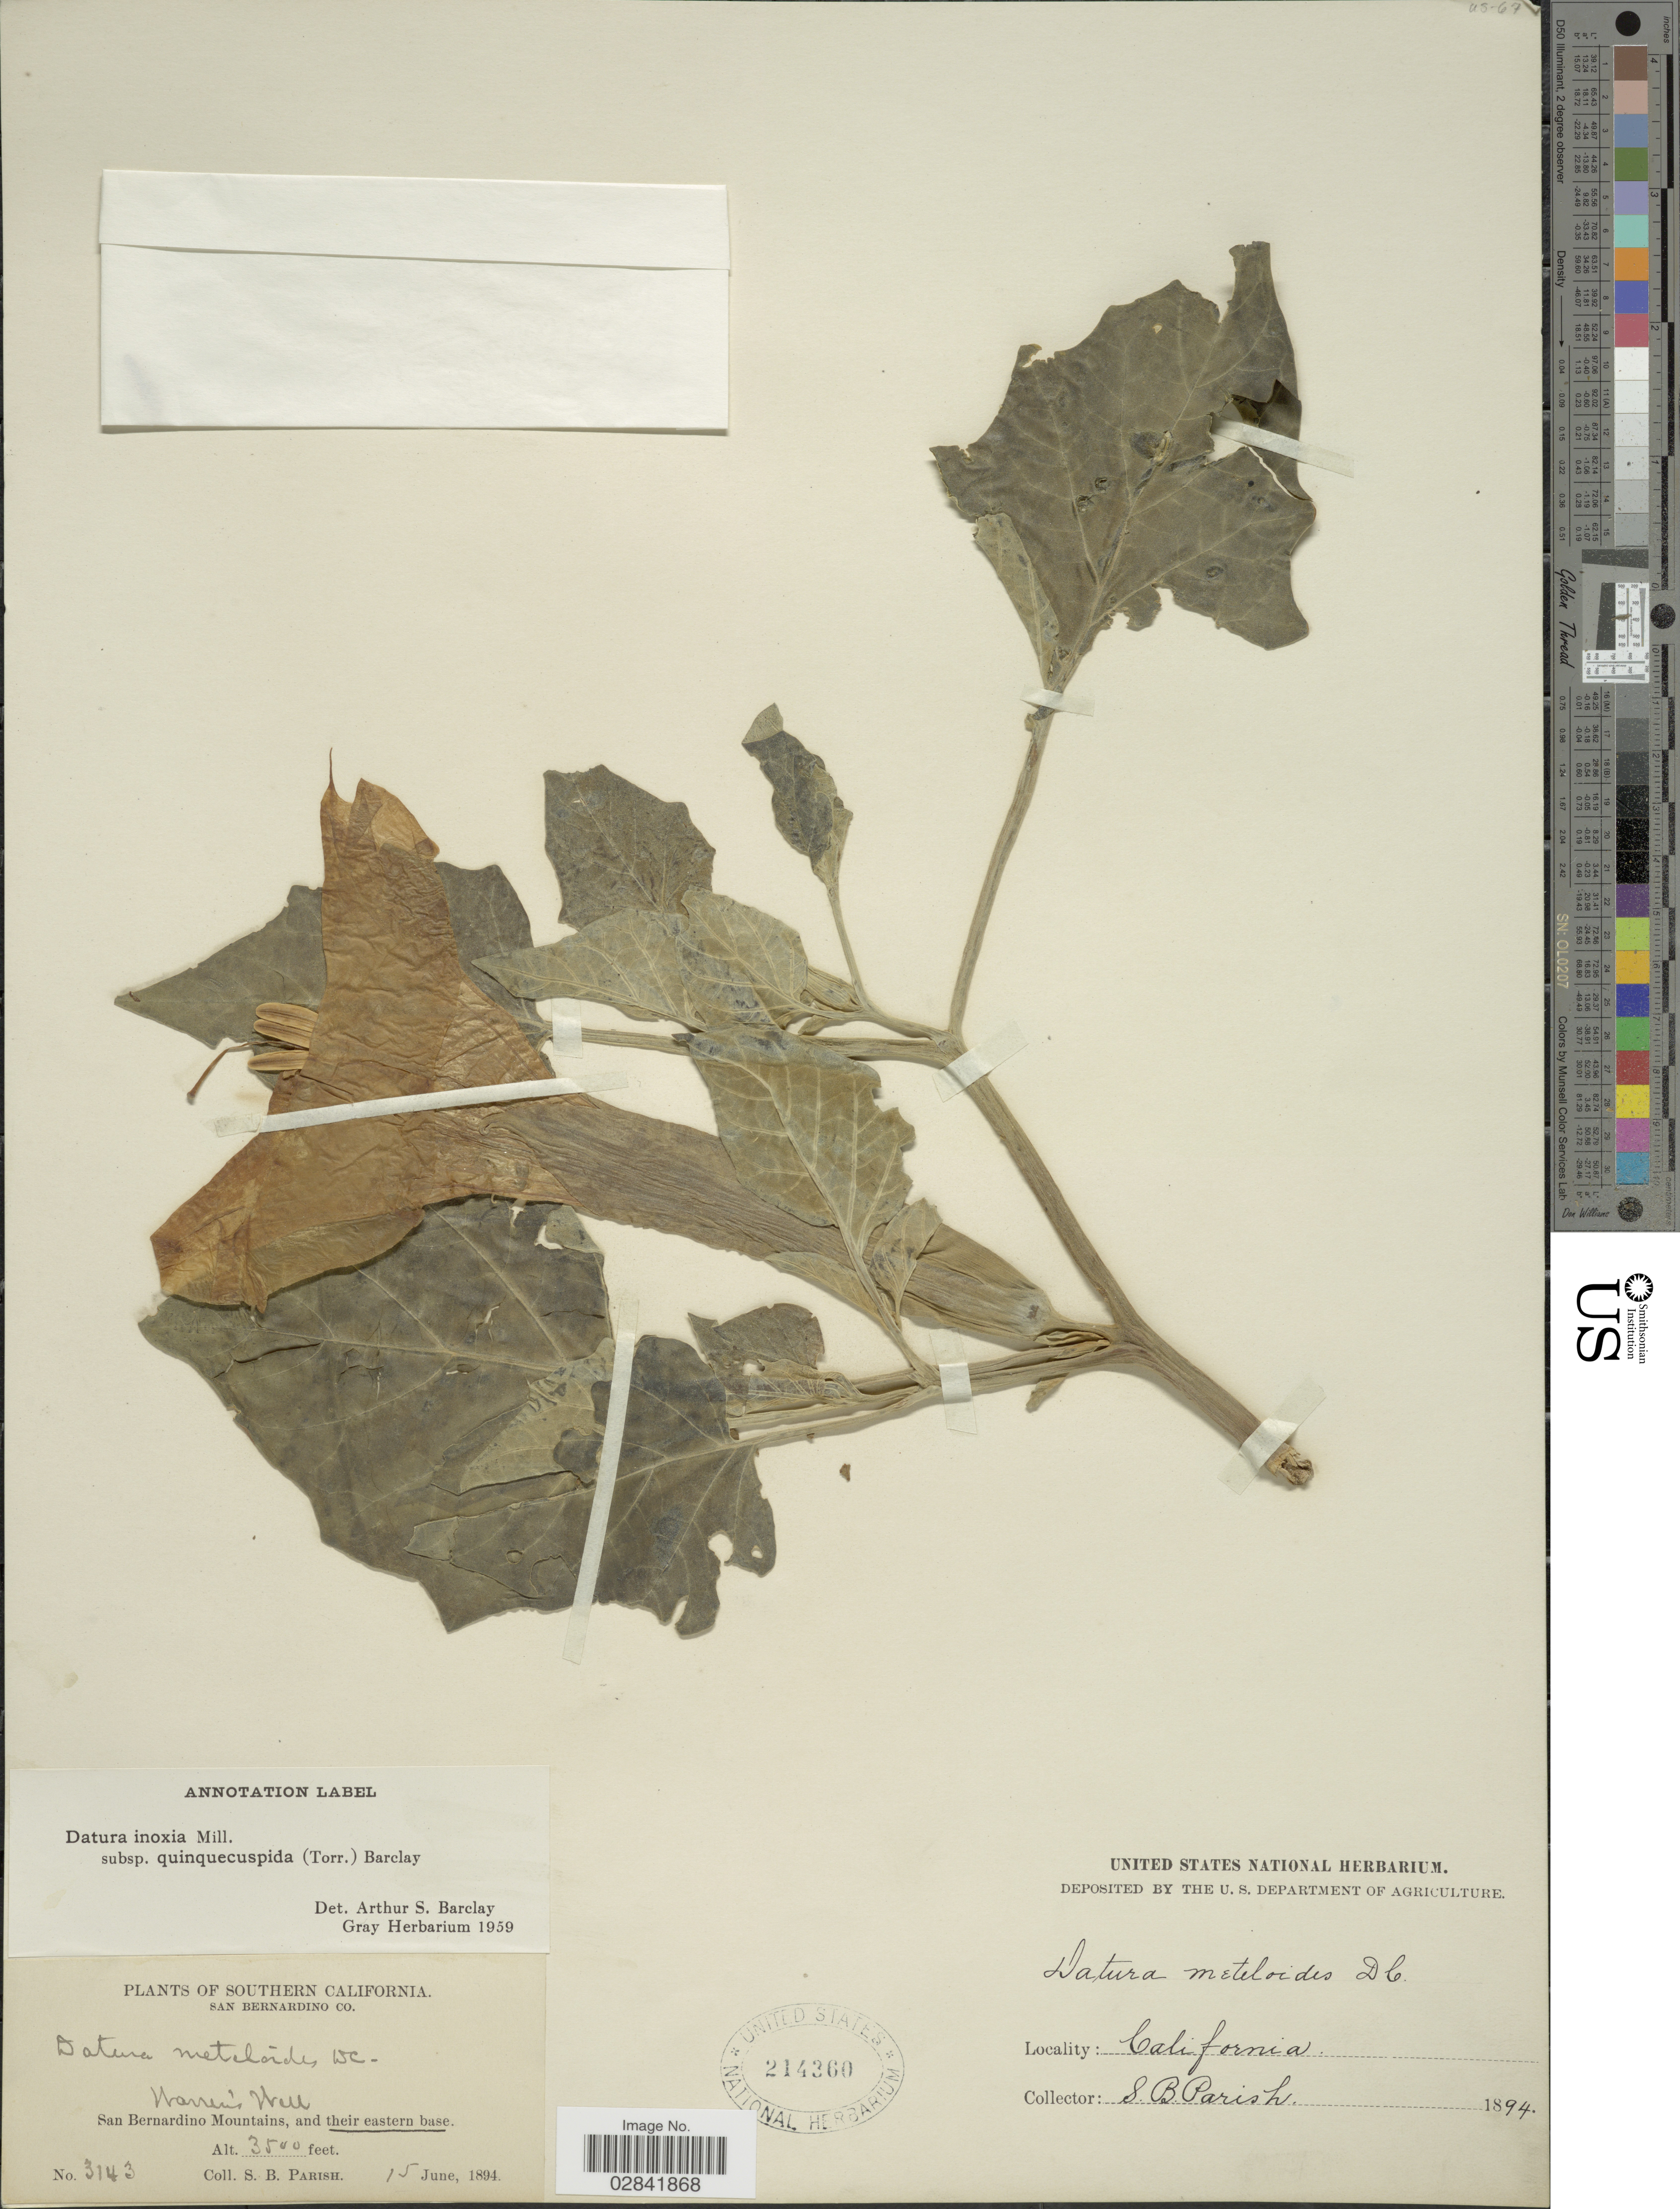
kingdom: Plantae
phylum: Tracheophyta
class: Magnoliopsida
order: Solanales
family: Solanaceae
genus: Datura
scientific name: Datura innoxia subsp. quinquecuspidata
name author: (Torr.) A.S. Barclay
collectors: S. B. Parish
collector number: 3143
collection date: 1894-06-15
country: United States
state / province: California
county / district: San Bernardino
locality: Southern California. San Bernardino Co. Warren's Well. San Bernardino Mountains, and their eastern base.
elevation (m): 1067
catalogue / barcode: US 214360